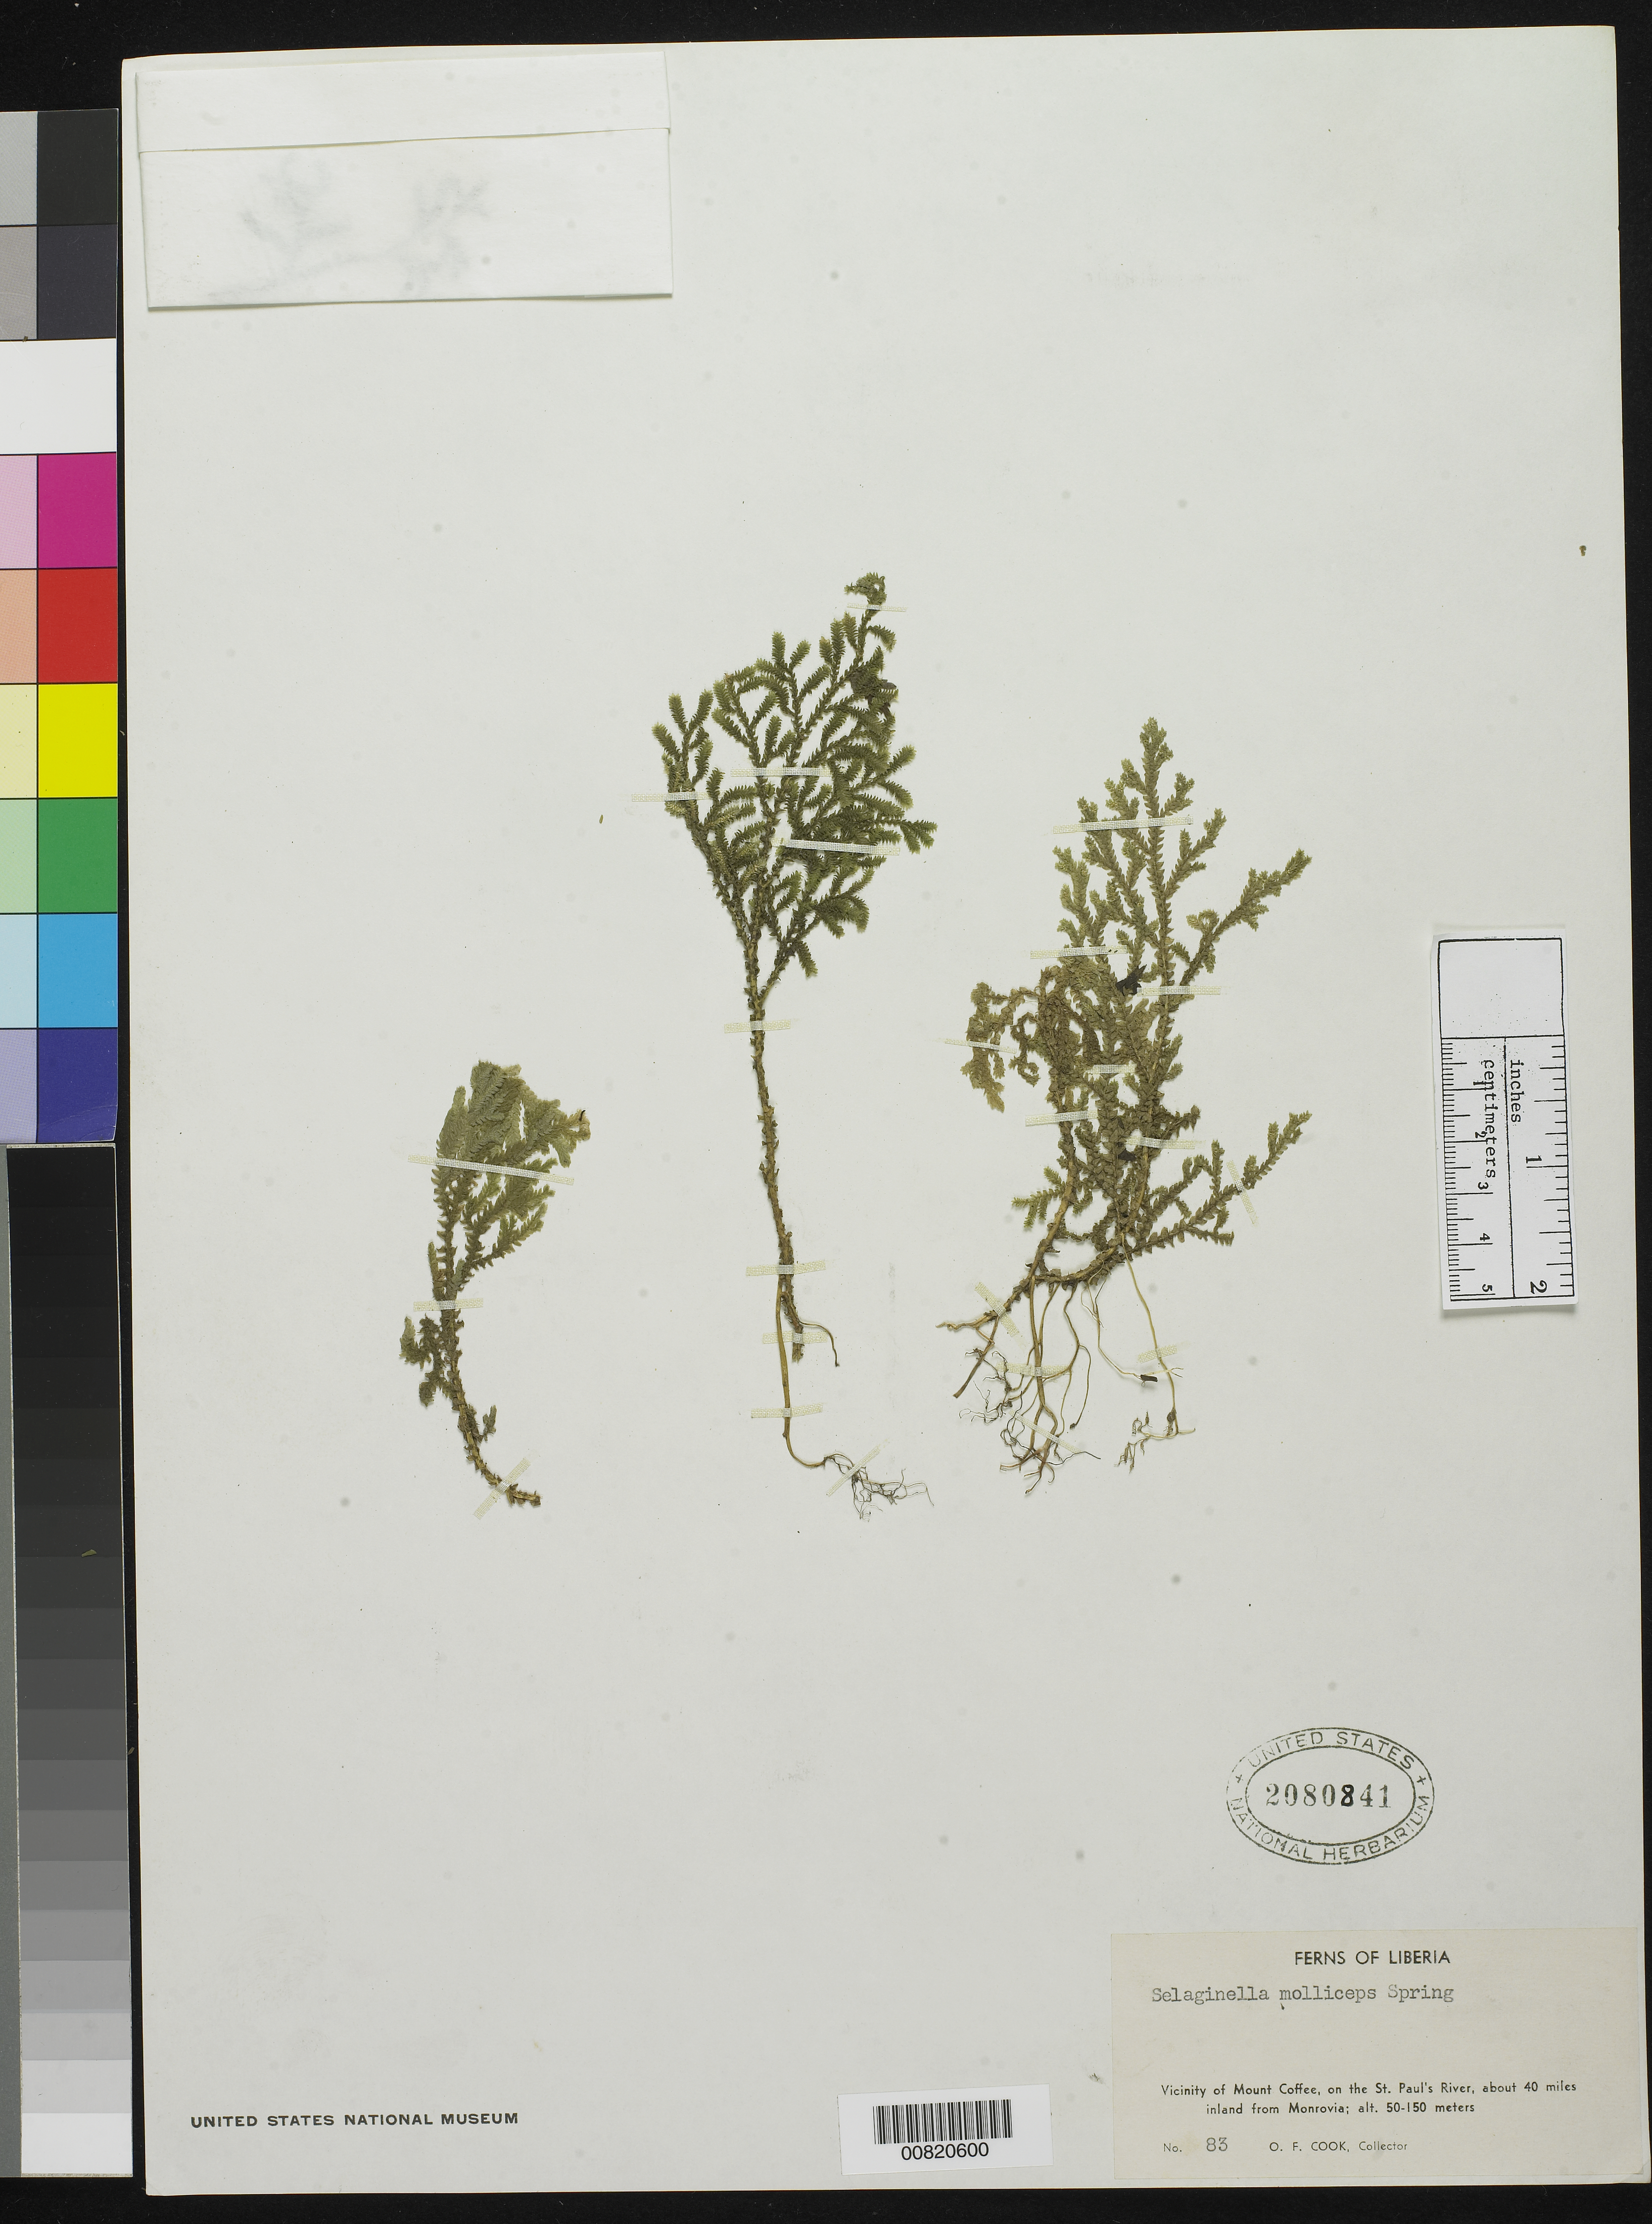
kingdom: Plantae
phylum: Tracheophyta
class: Lycopodiopsida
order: Selaginellales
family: Selaginellaceae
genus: Selaginella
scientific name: Selaginella molliceps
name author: Spring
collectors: O. F. Cook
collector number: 83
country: Liberia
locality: Vicinity of Mt. Coffee, on the St. Paul's River, about 40 miles inland from Monrovia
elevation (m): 50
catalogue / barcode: US 2080841